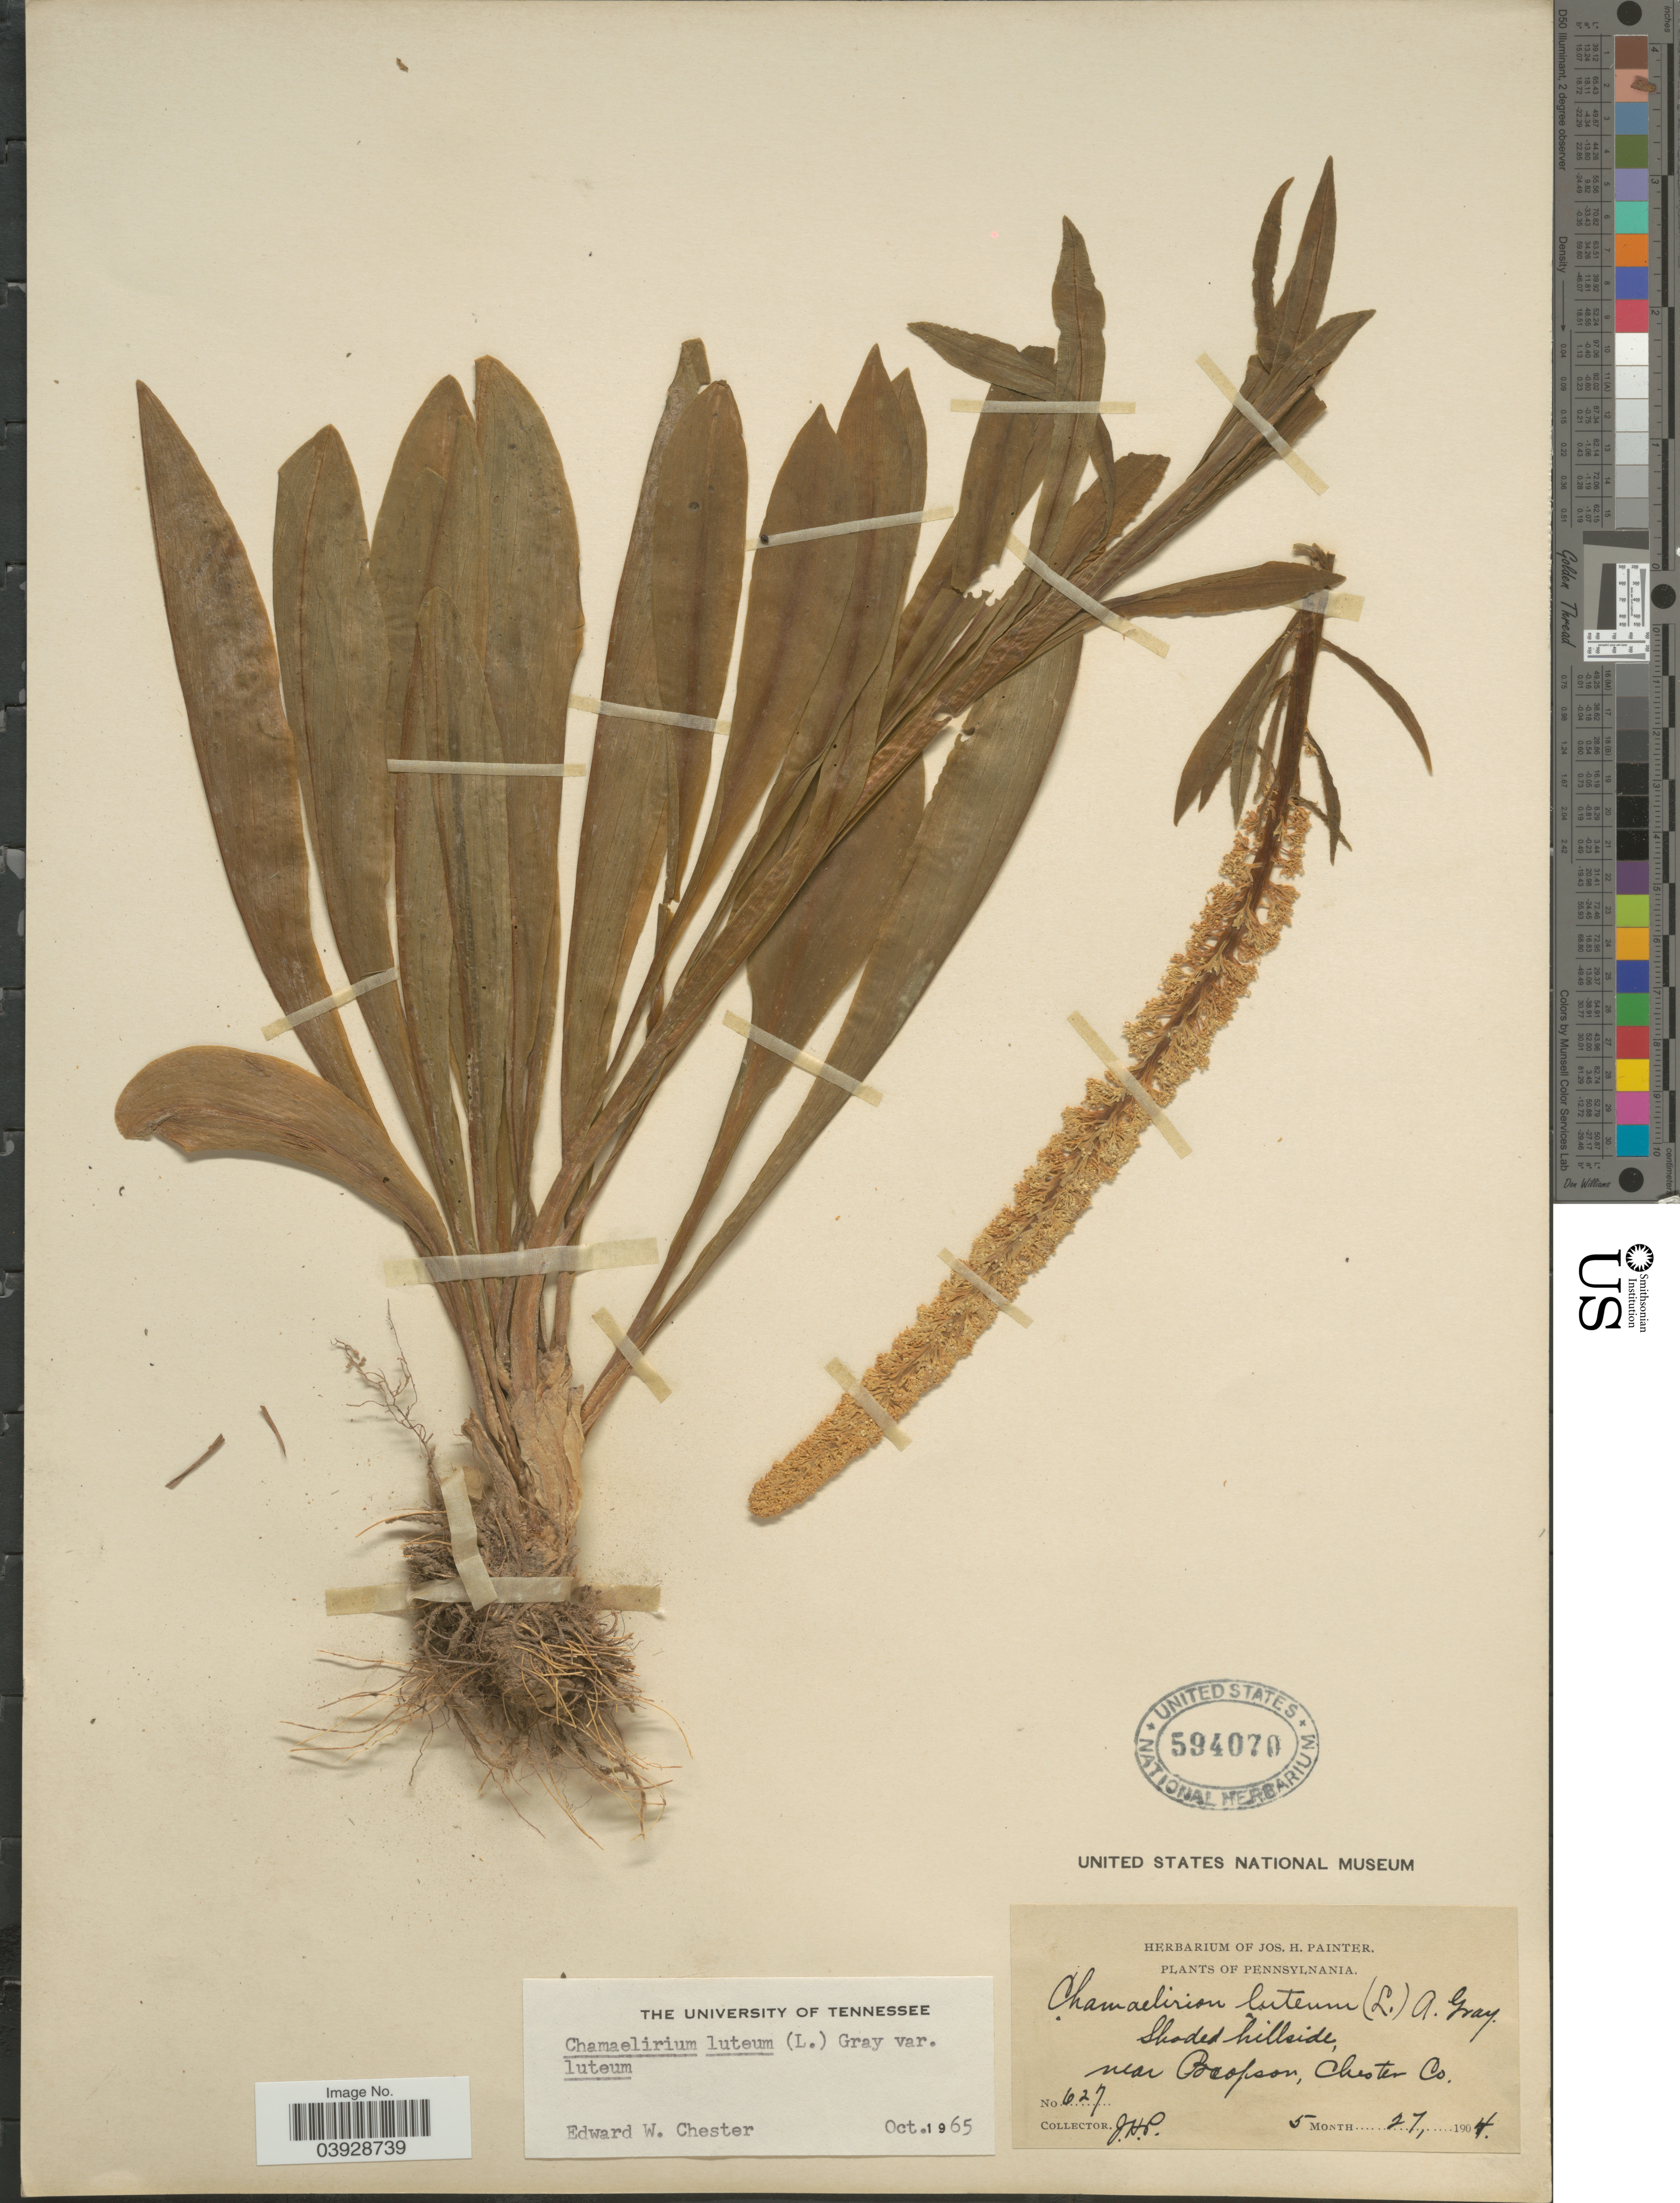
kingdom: Plantae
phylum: Tracheophyta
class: Liliopsida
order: Liliales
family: Melanthiaceae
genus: Chamaelirium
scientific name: Chamaelirium luteum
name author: (L.) A. Gray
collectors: J. H. Painter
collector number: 627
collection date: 1904-05-27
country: United States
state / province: Pennsylvania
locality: Shaded hillside, near Pocopson, Chester Co.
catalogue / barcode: US 594070